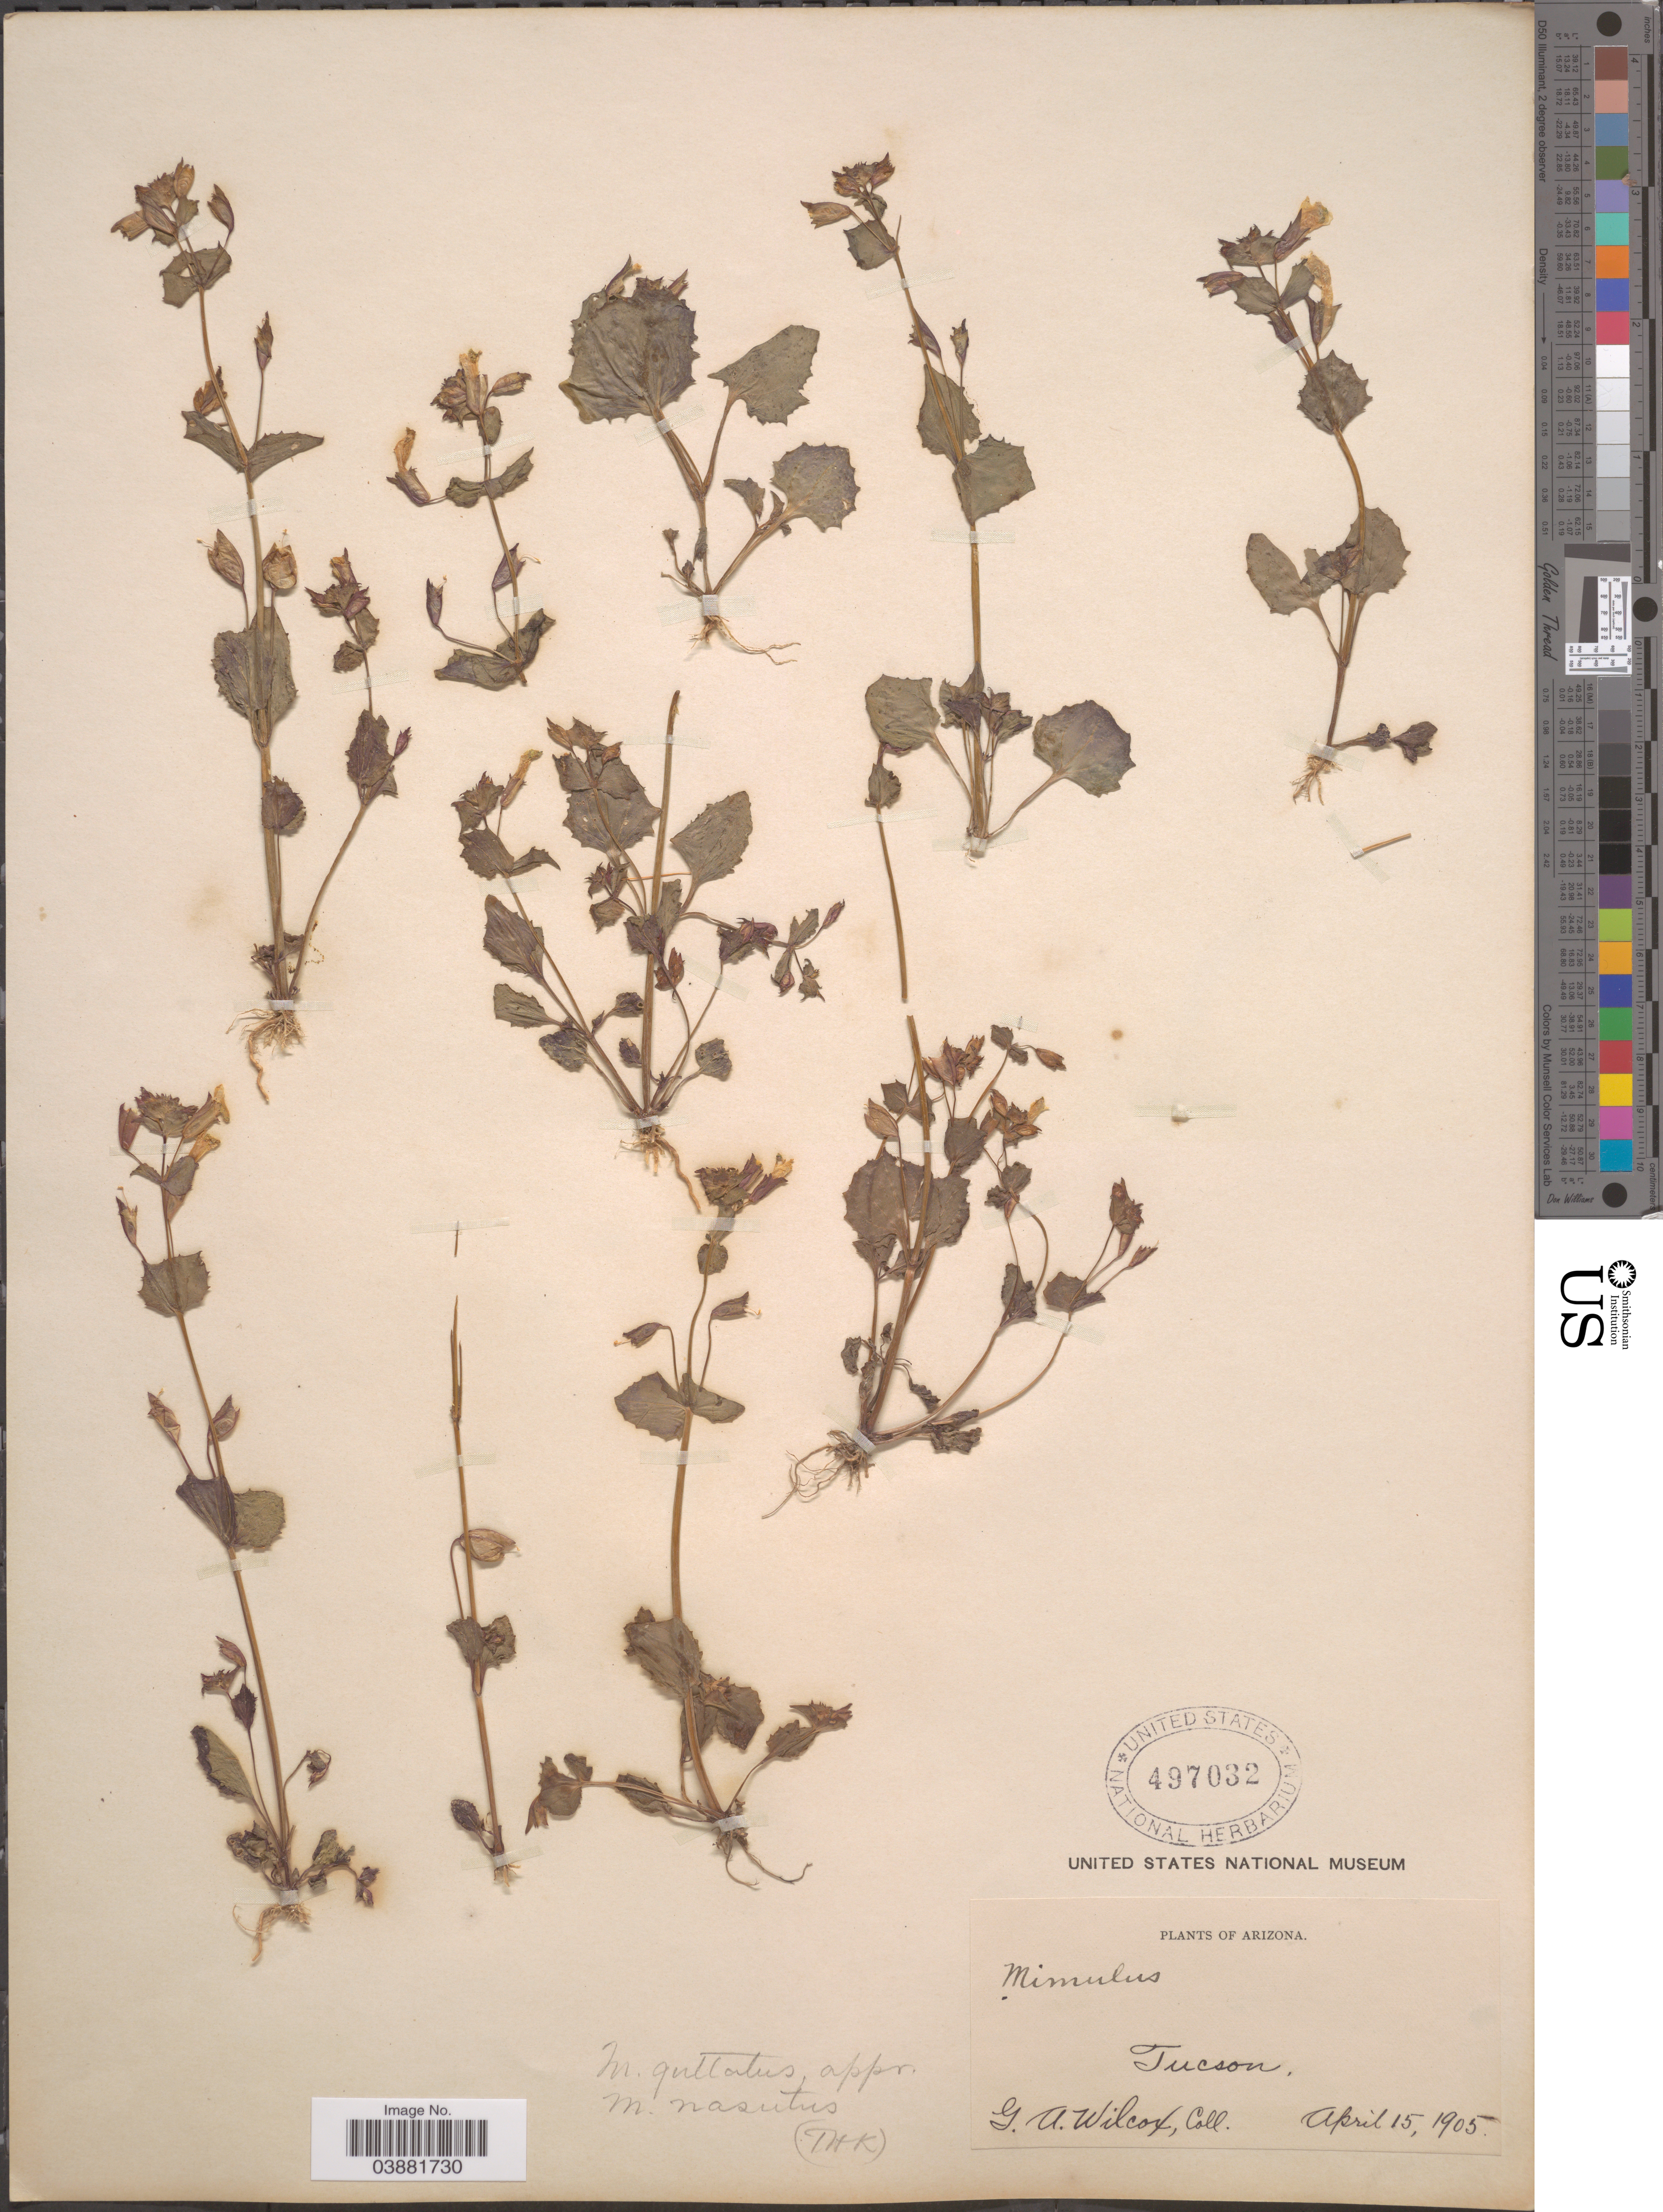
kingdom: Plantae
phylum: Tracheophyta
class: Magnoliopsida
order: Lamiales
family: Phrymaceae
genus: Mimulus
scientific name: Mimulus guttatus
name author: DC.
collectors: Mrs. G. Wilcox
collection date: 1905-04-15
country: United States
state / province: Arizona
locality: Tucson.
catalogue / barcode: US 497032